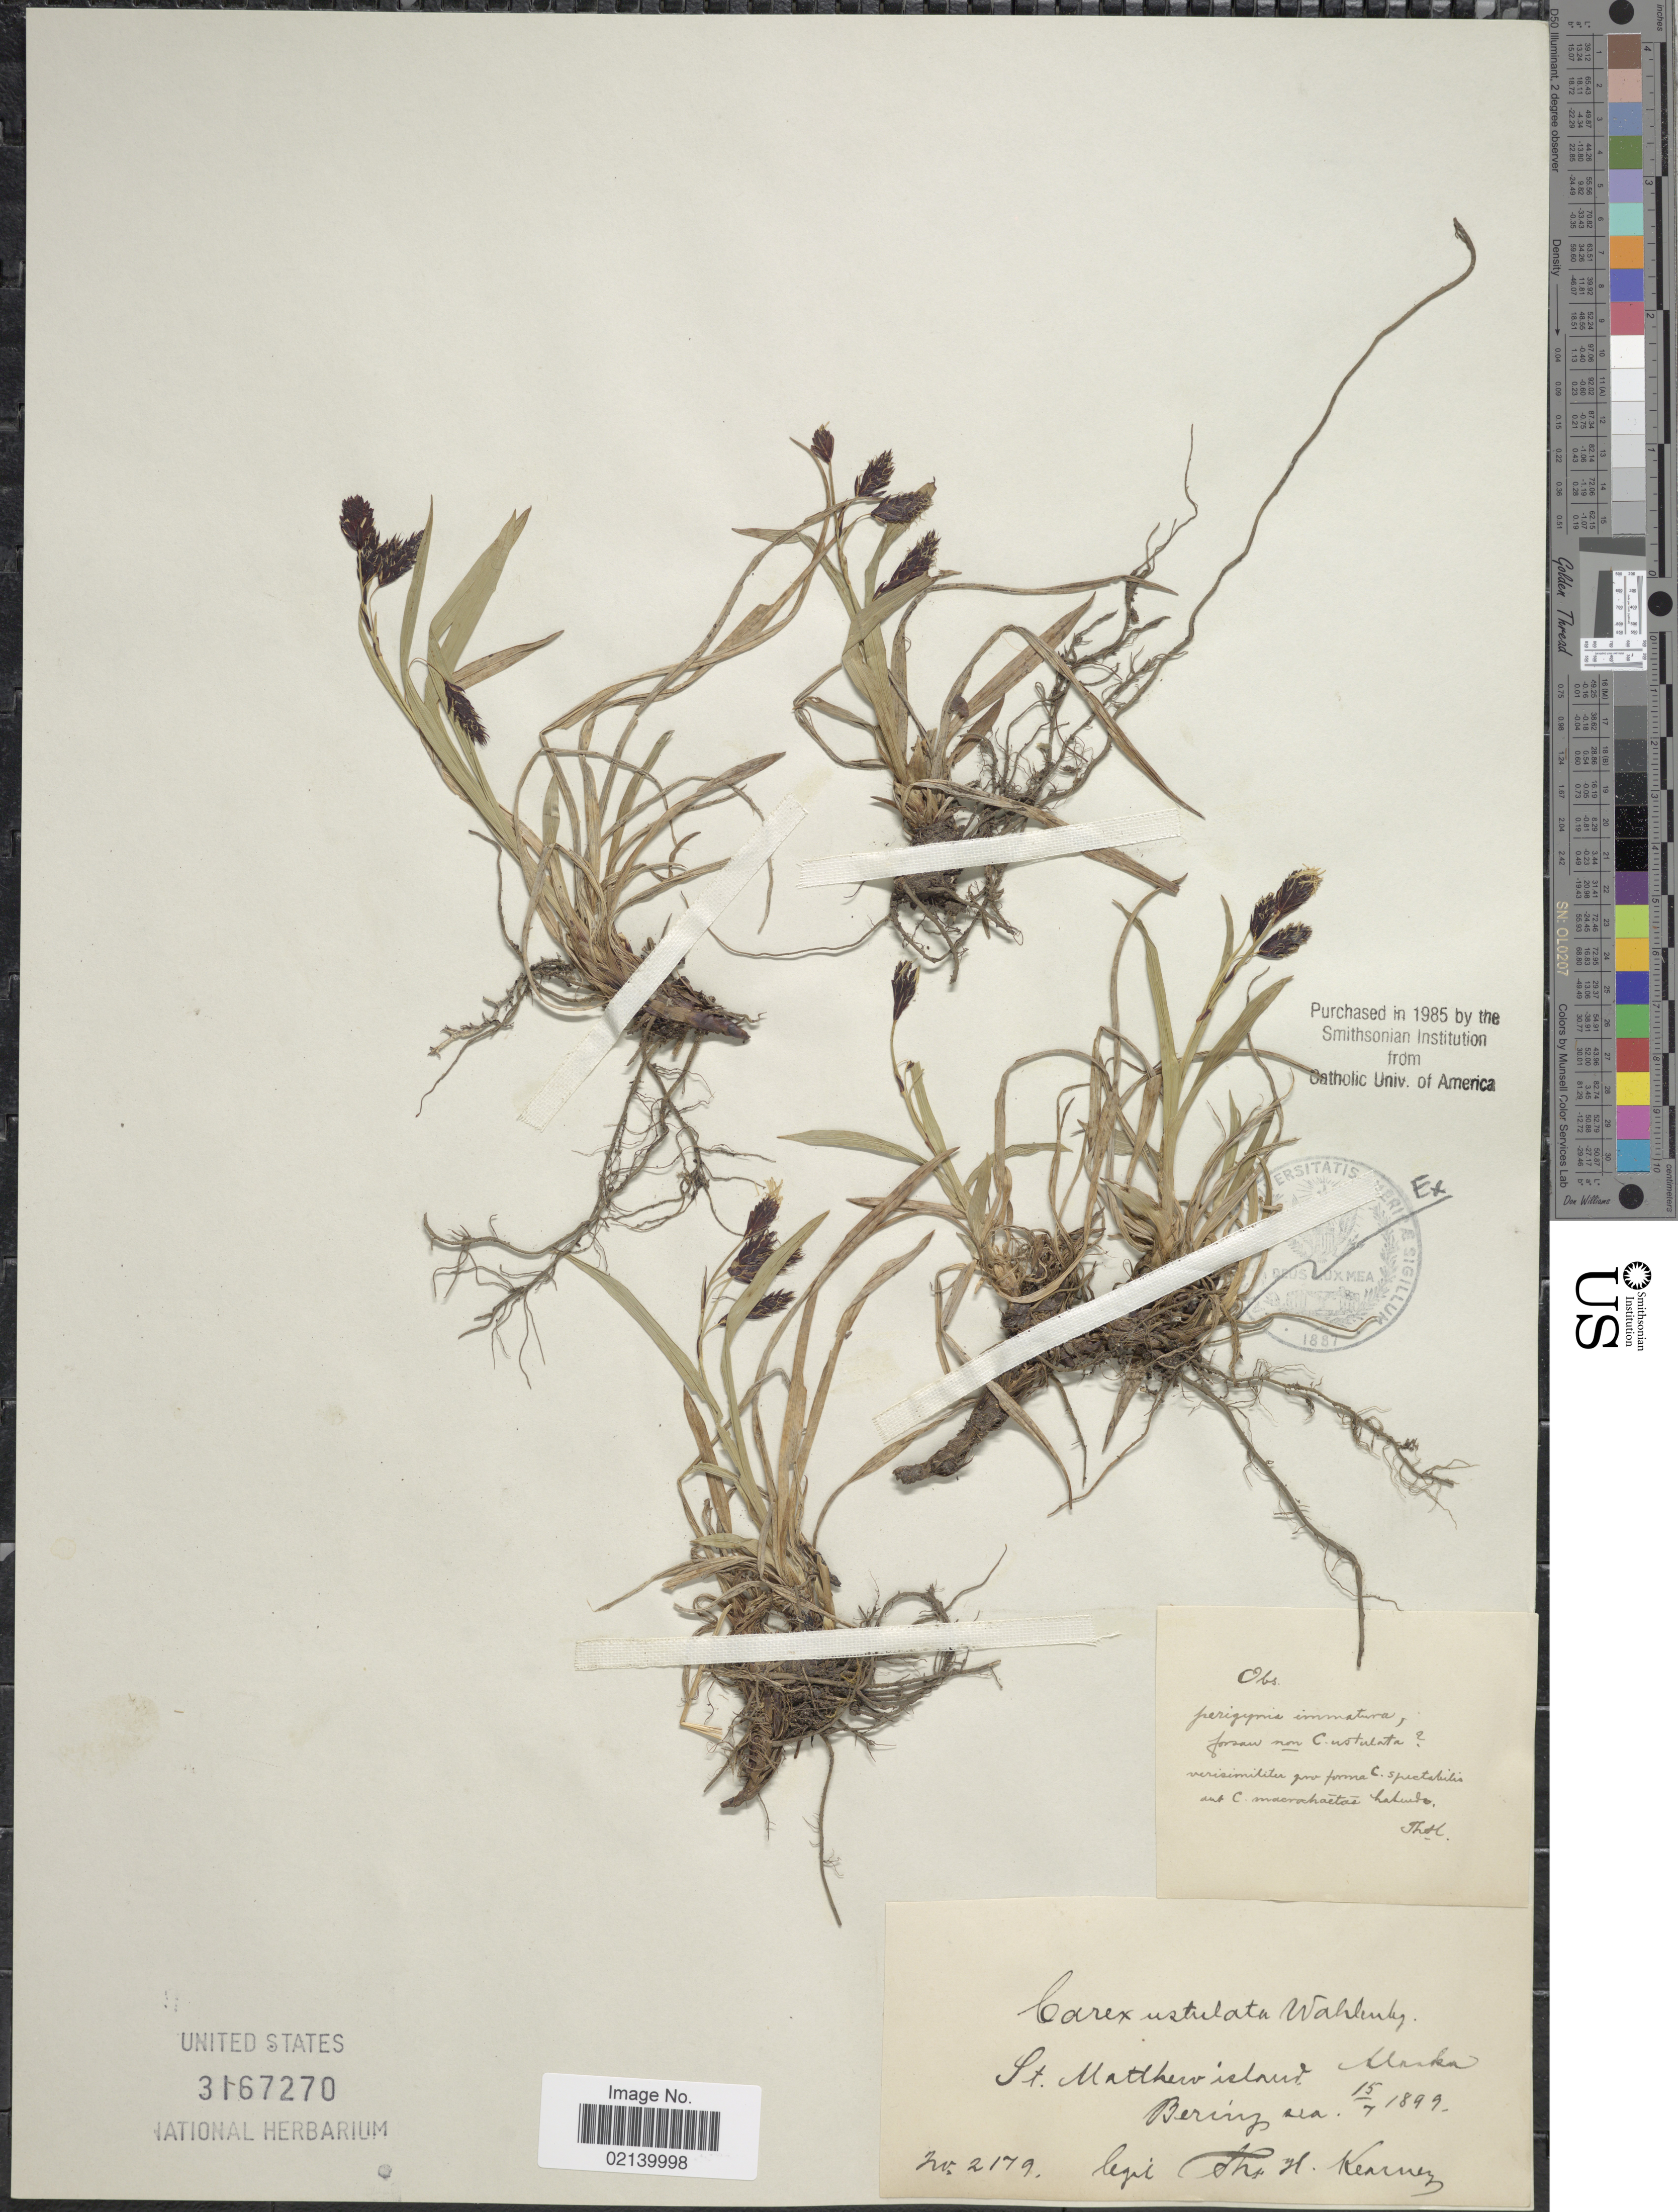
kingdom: Plantae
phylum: Tracheophyta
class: Liliopsida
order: Poales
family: Cyperaceae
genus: Carex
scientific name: Carex sp.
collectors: T. H. Kearney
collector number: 2179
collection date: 1899-07-15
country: United States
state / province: Alaska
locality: St. mathew's Island, Bering sea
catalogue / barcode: US 3167270